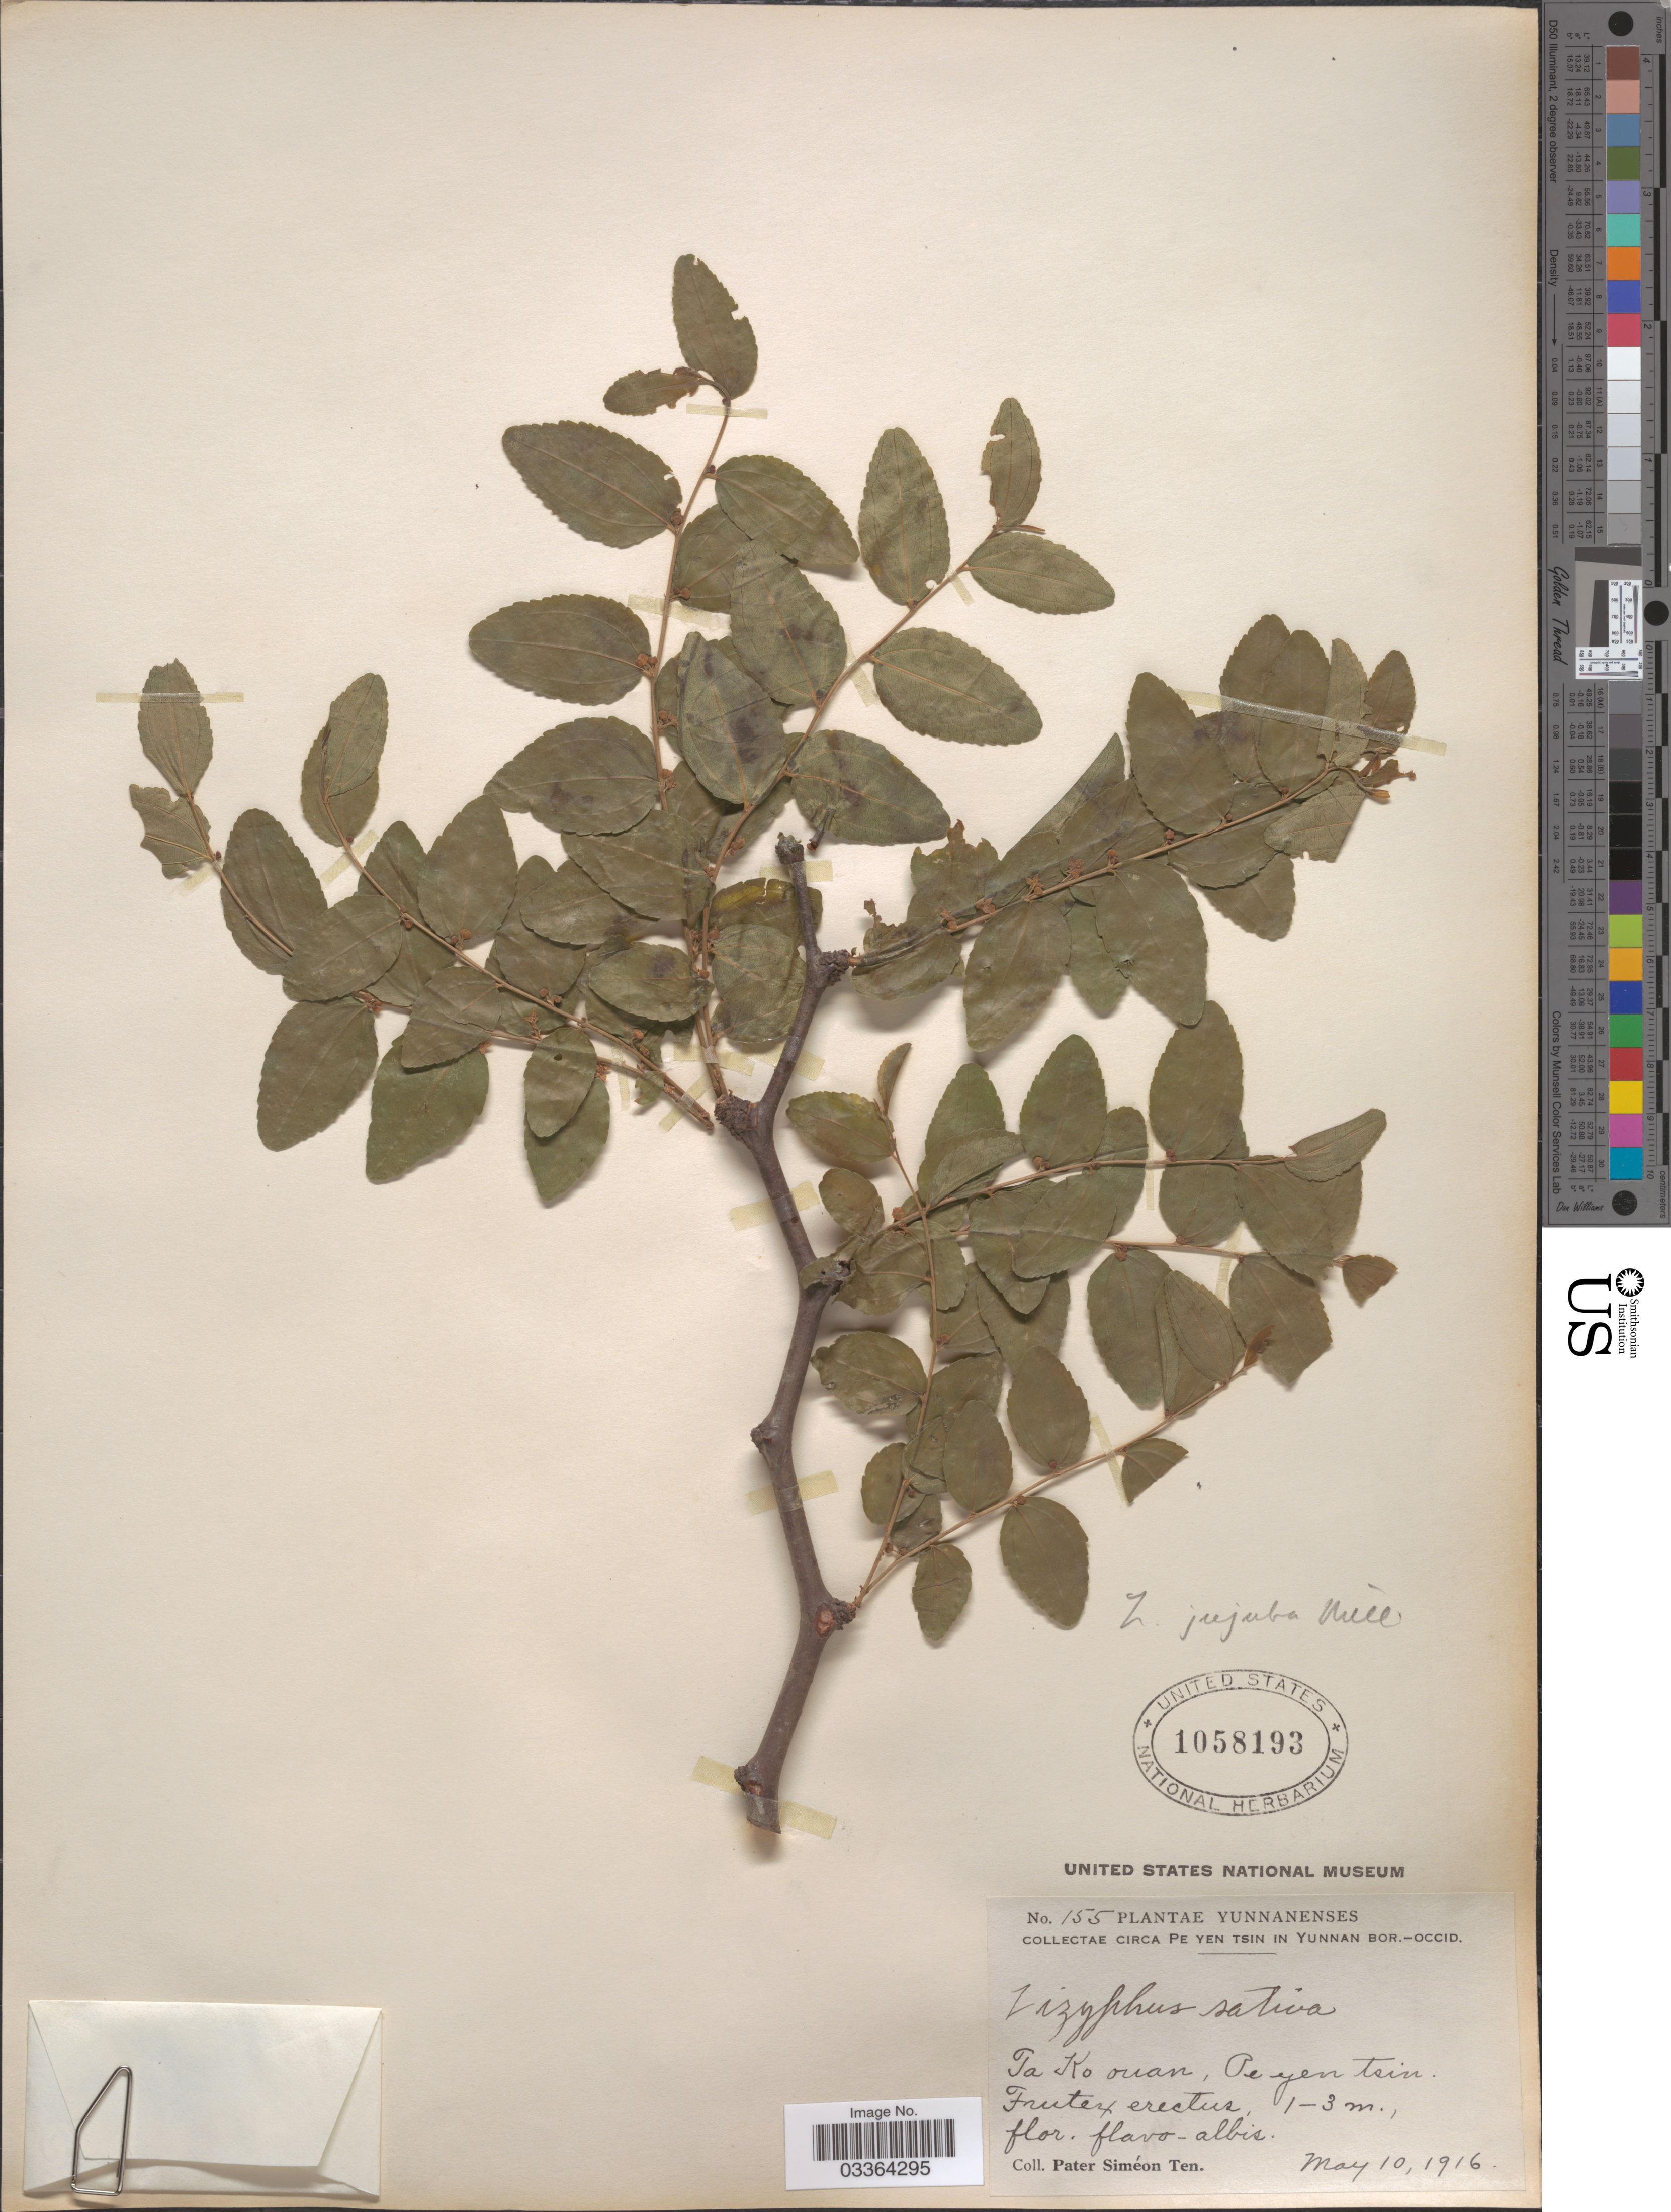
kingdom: Plantae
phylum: Tracheophyta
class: Magnoliopsida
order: Rosales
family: Rhamnaceae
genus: Ziziphus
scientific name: Ziziphus jujuba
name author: Mill.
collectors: P. S. Ten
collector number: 155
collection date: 1916-05-10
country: China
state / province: Yunnan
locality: Pe Yen Tsin in Yunnan Bor.-occid., Ta Ko ouan, Pe yen tsin.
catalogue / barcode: US 1058193